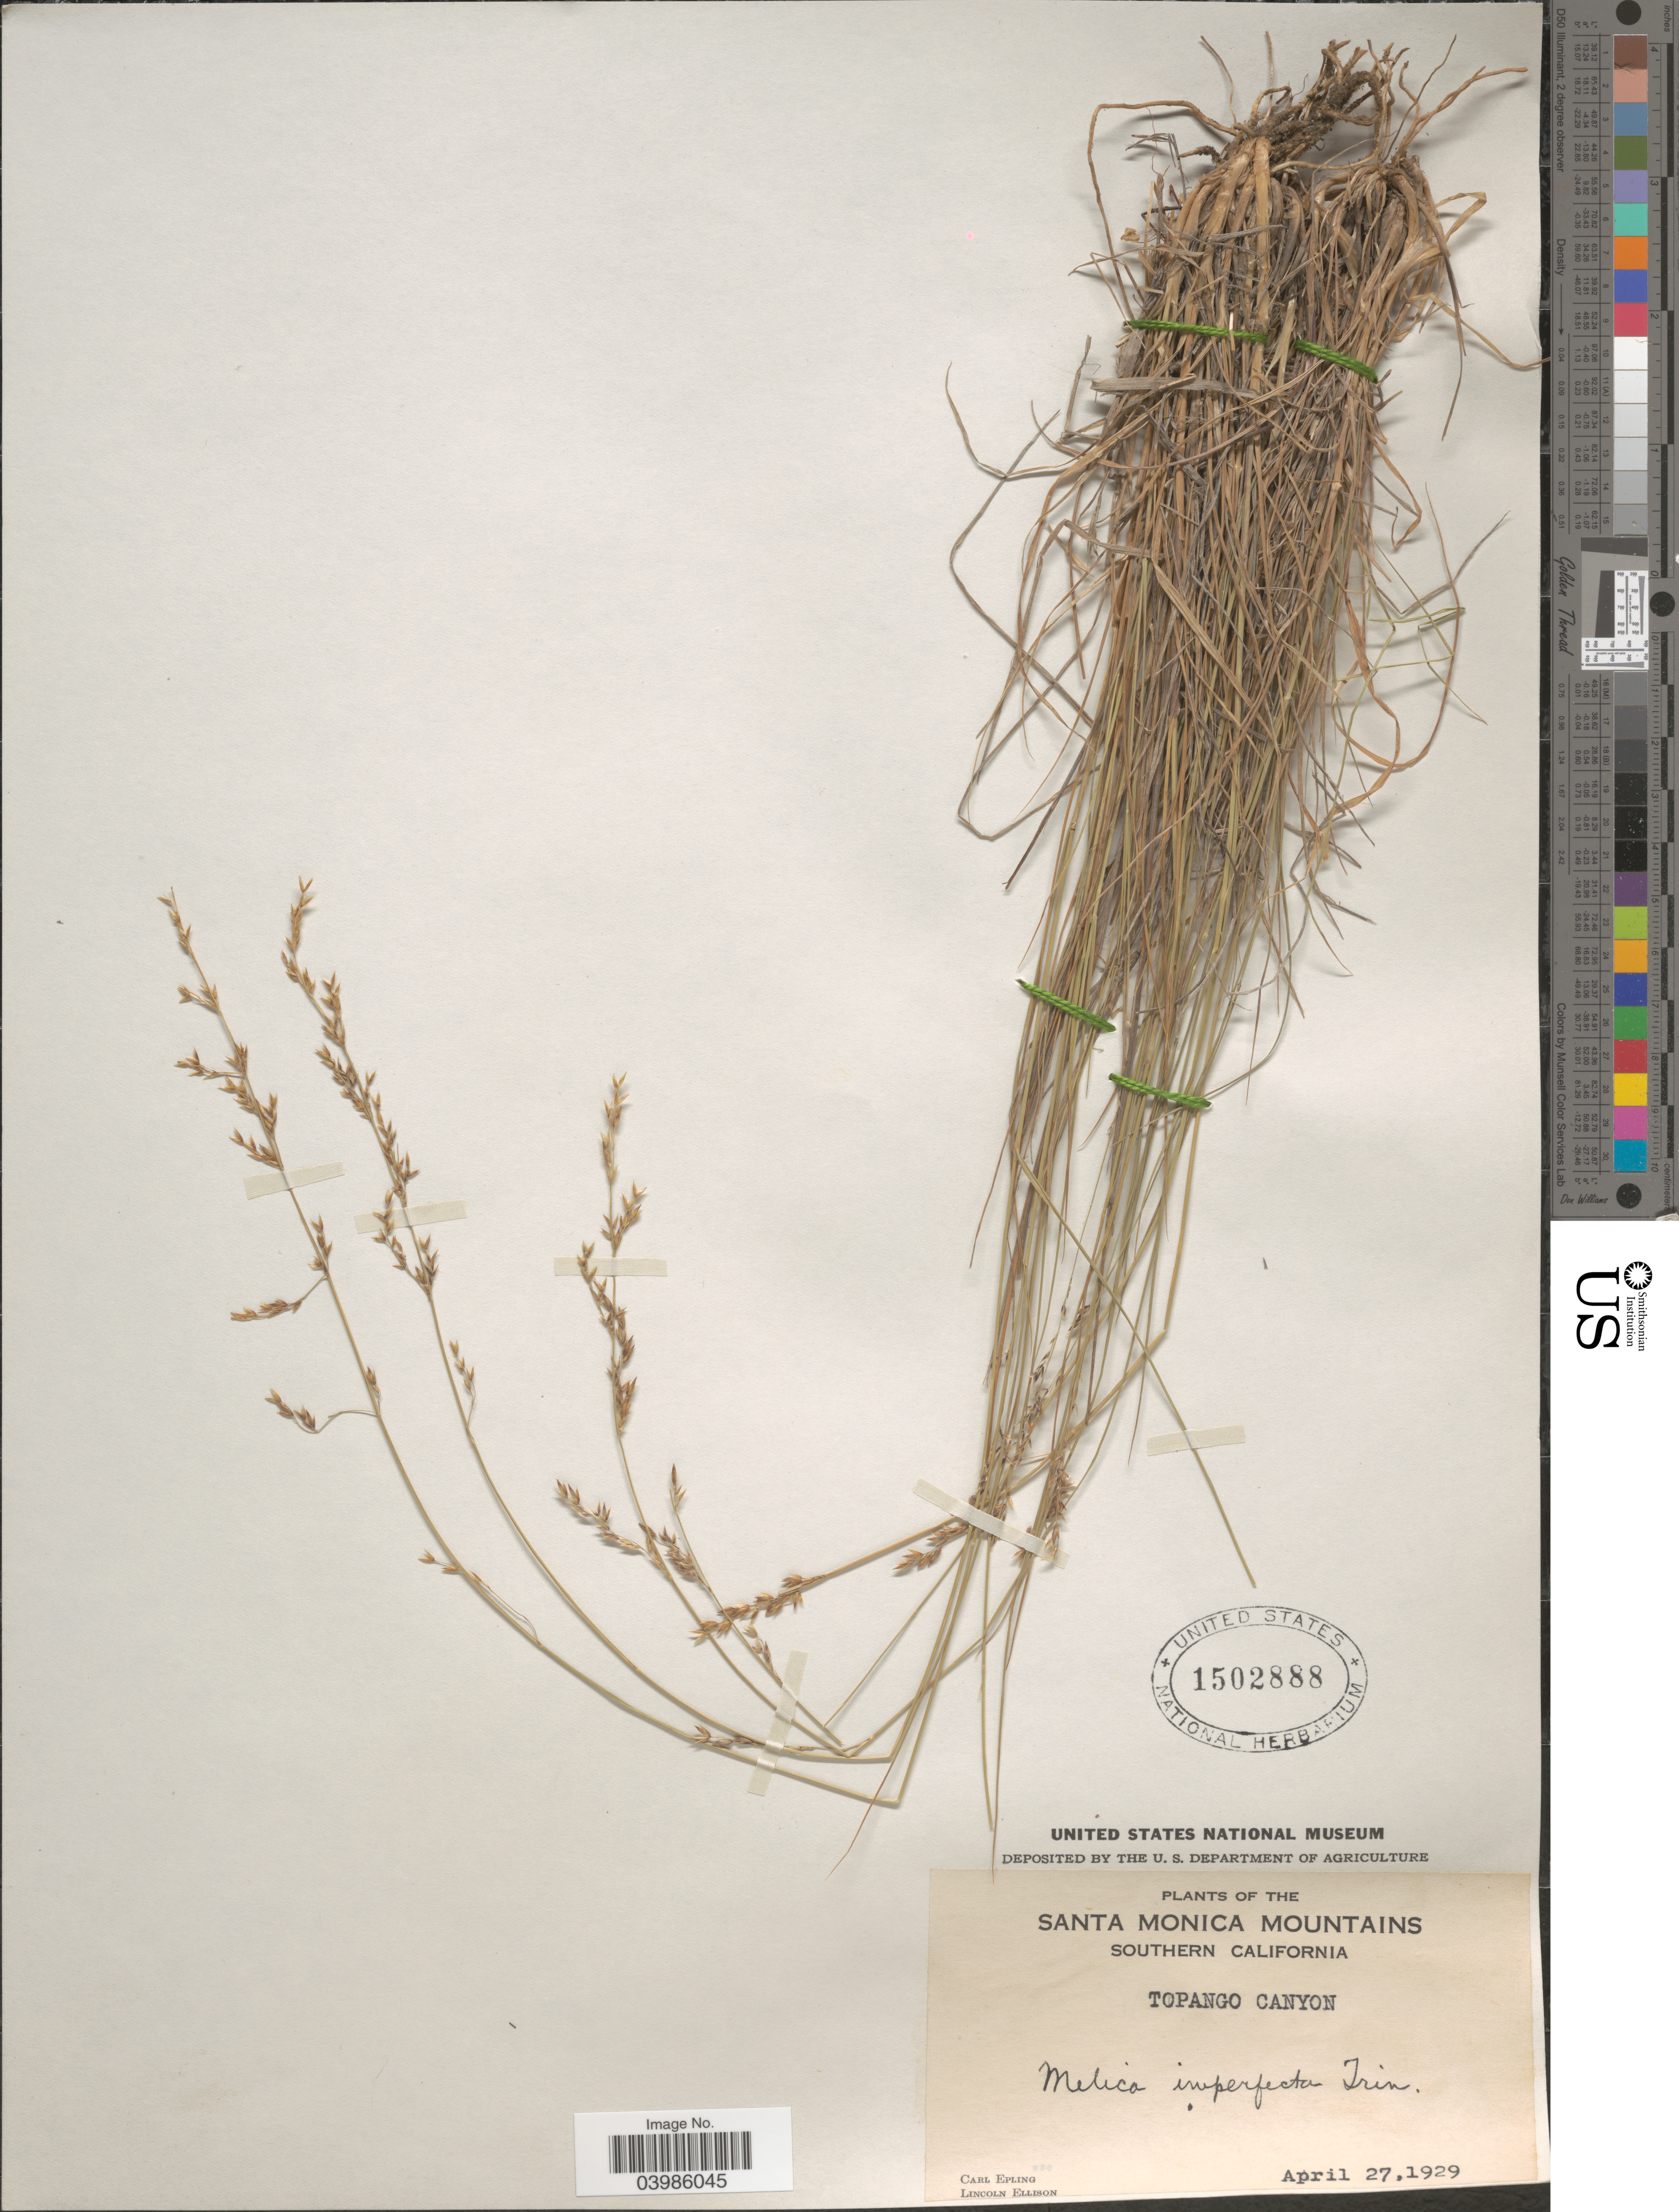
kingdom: Plantae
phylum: Tracheophyta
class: Liliopsida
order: Poales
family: Poaceae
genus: Melica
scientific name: Melica imperfecta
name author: Trin.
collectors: C. C. Epling & L. Ellison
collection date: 1929-04-27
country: United States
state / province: California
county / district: Los Angeles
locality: The Santa Monica Mountains. Southern California. Topango Canyon.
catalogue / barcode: US 1502888